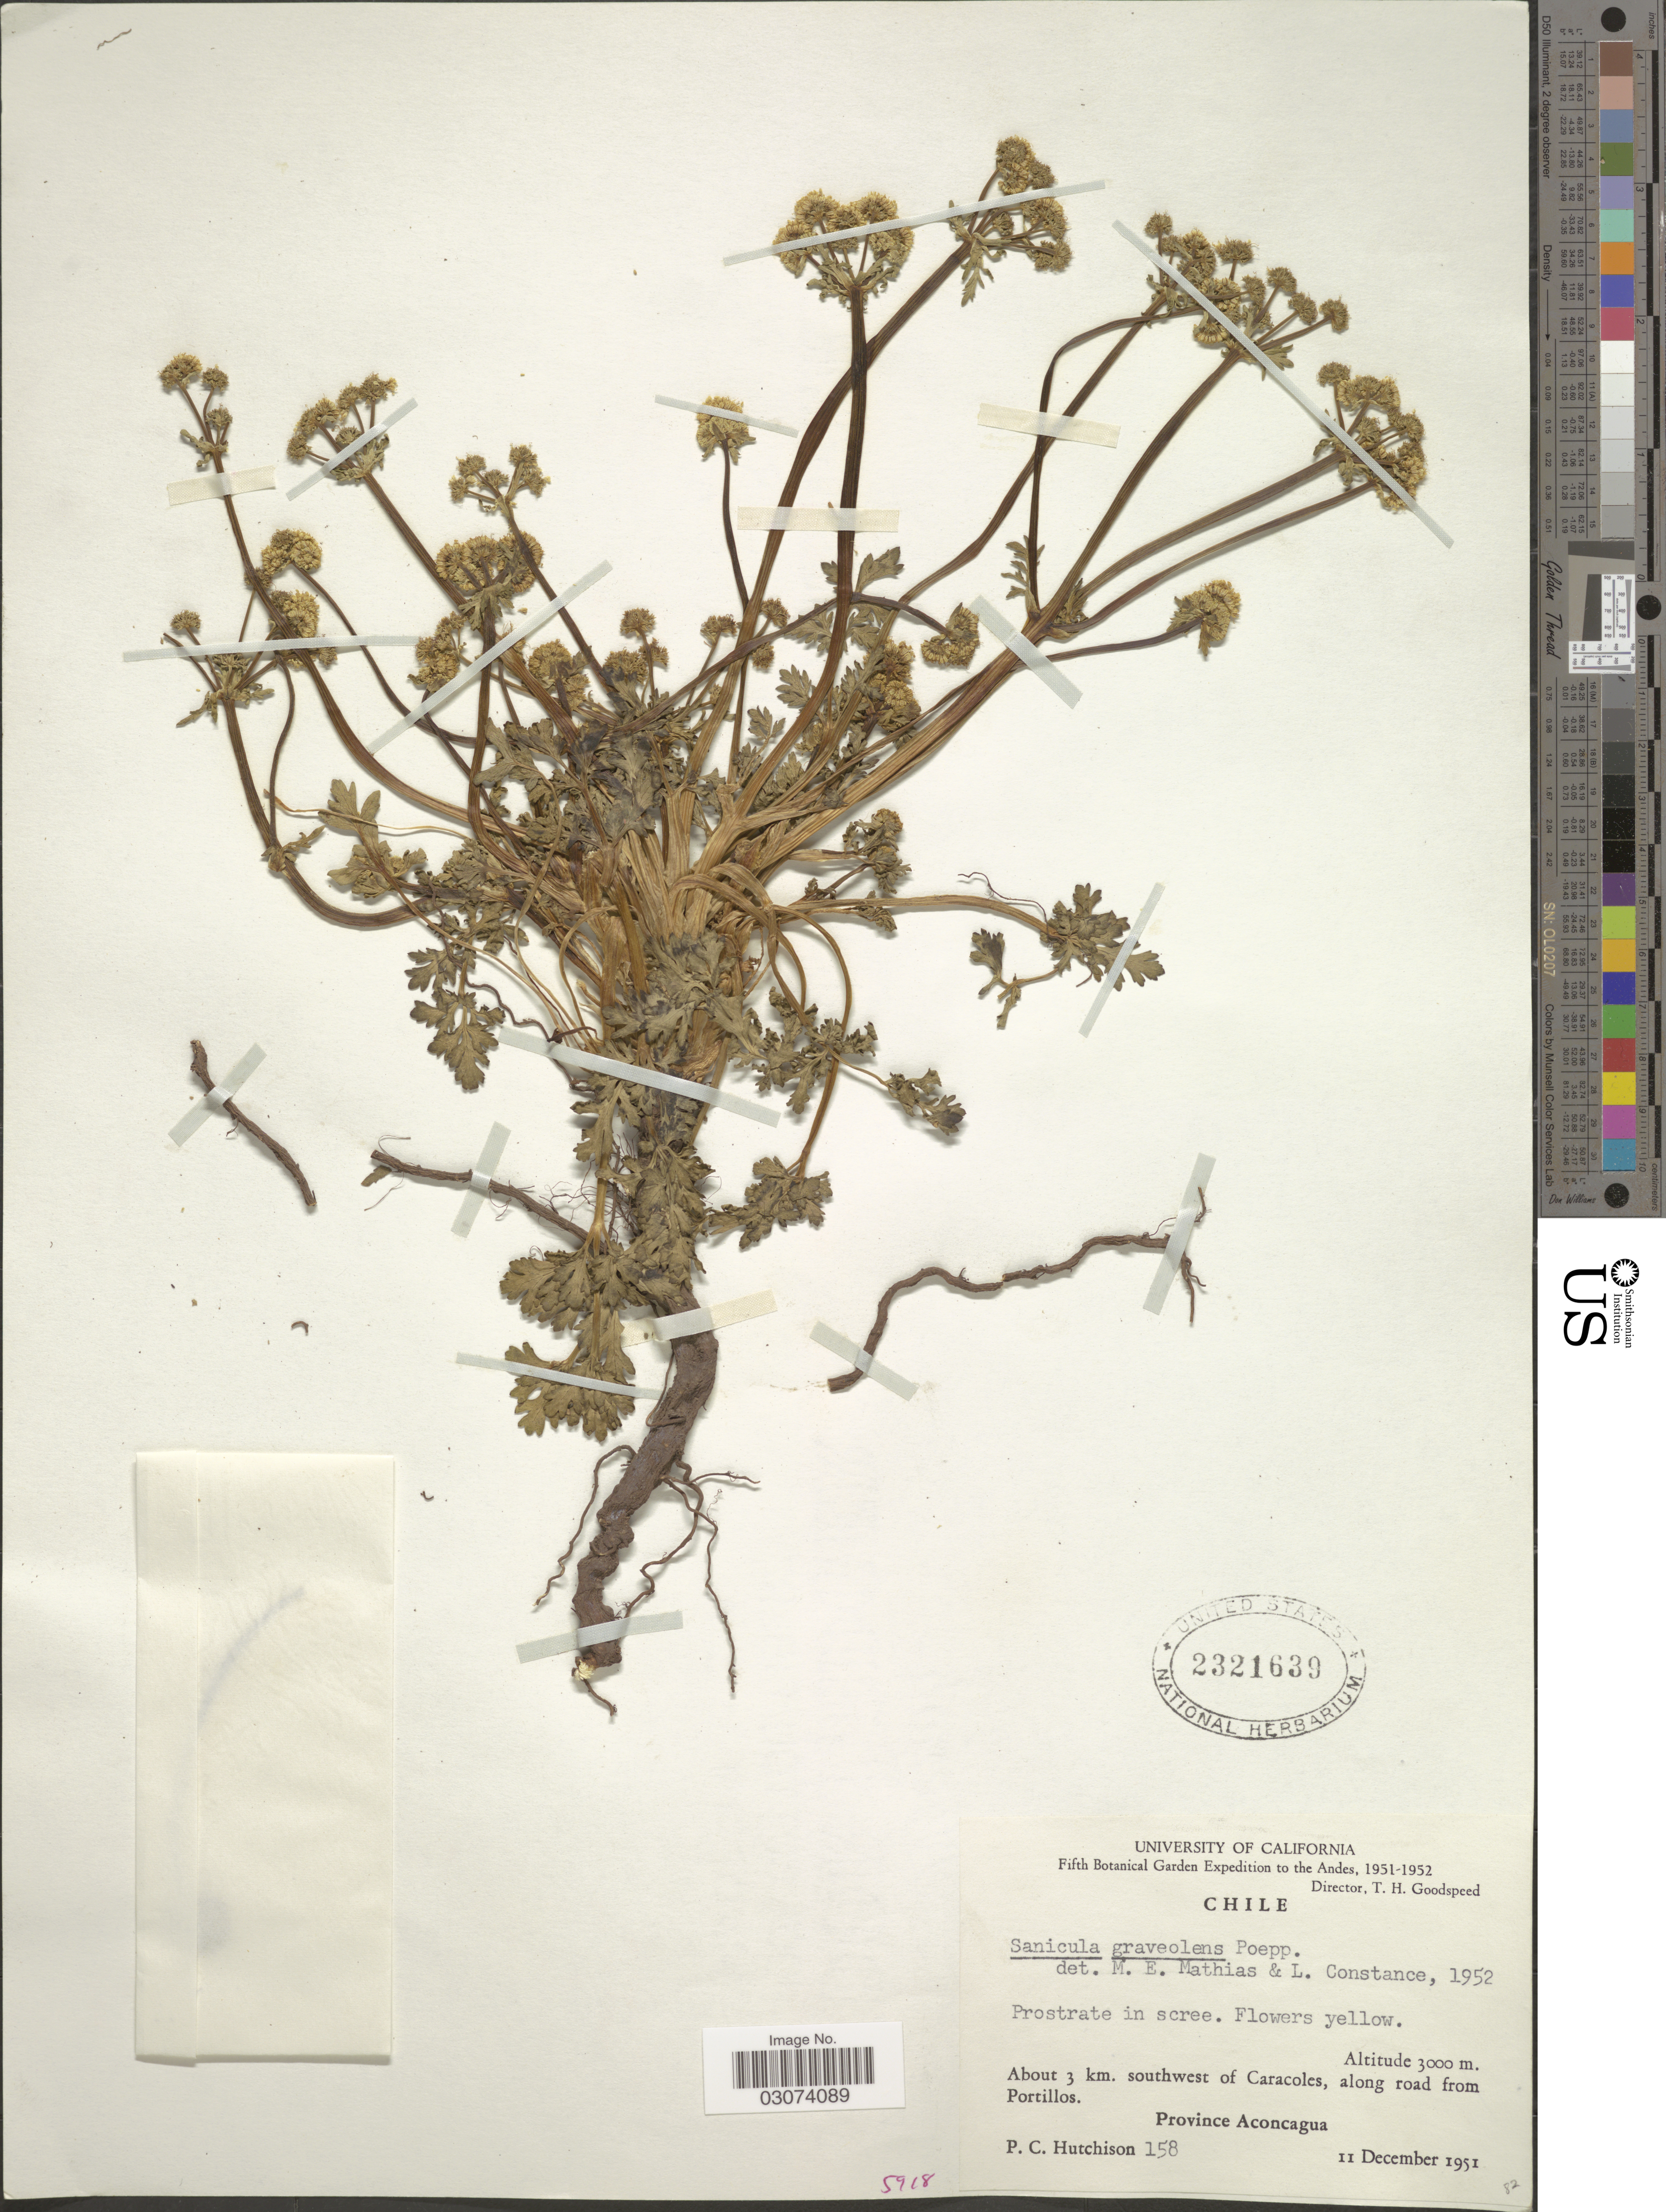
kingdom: Plantae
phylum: Tracheophyta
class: Magnoliopsida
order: Apiales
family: Apiaceae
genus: Sanicula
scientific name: Sanicula graveolens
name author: Poepp. ex DC.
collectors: P. C. Hutchison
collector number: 158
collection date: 1951-12-11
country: Chile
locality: About 3 km. southwest of Caracoles, along road from Portillos. Province Aconcagua.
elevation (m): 3000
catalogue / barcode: US 2321639